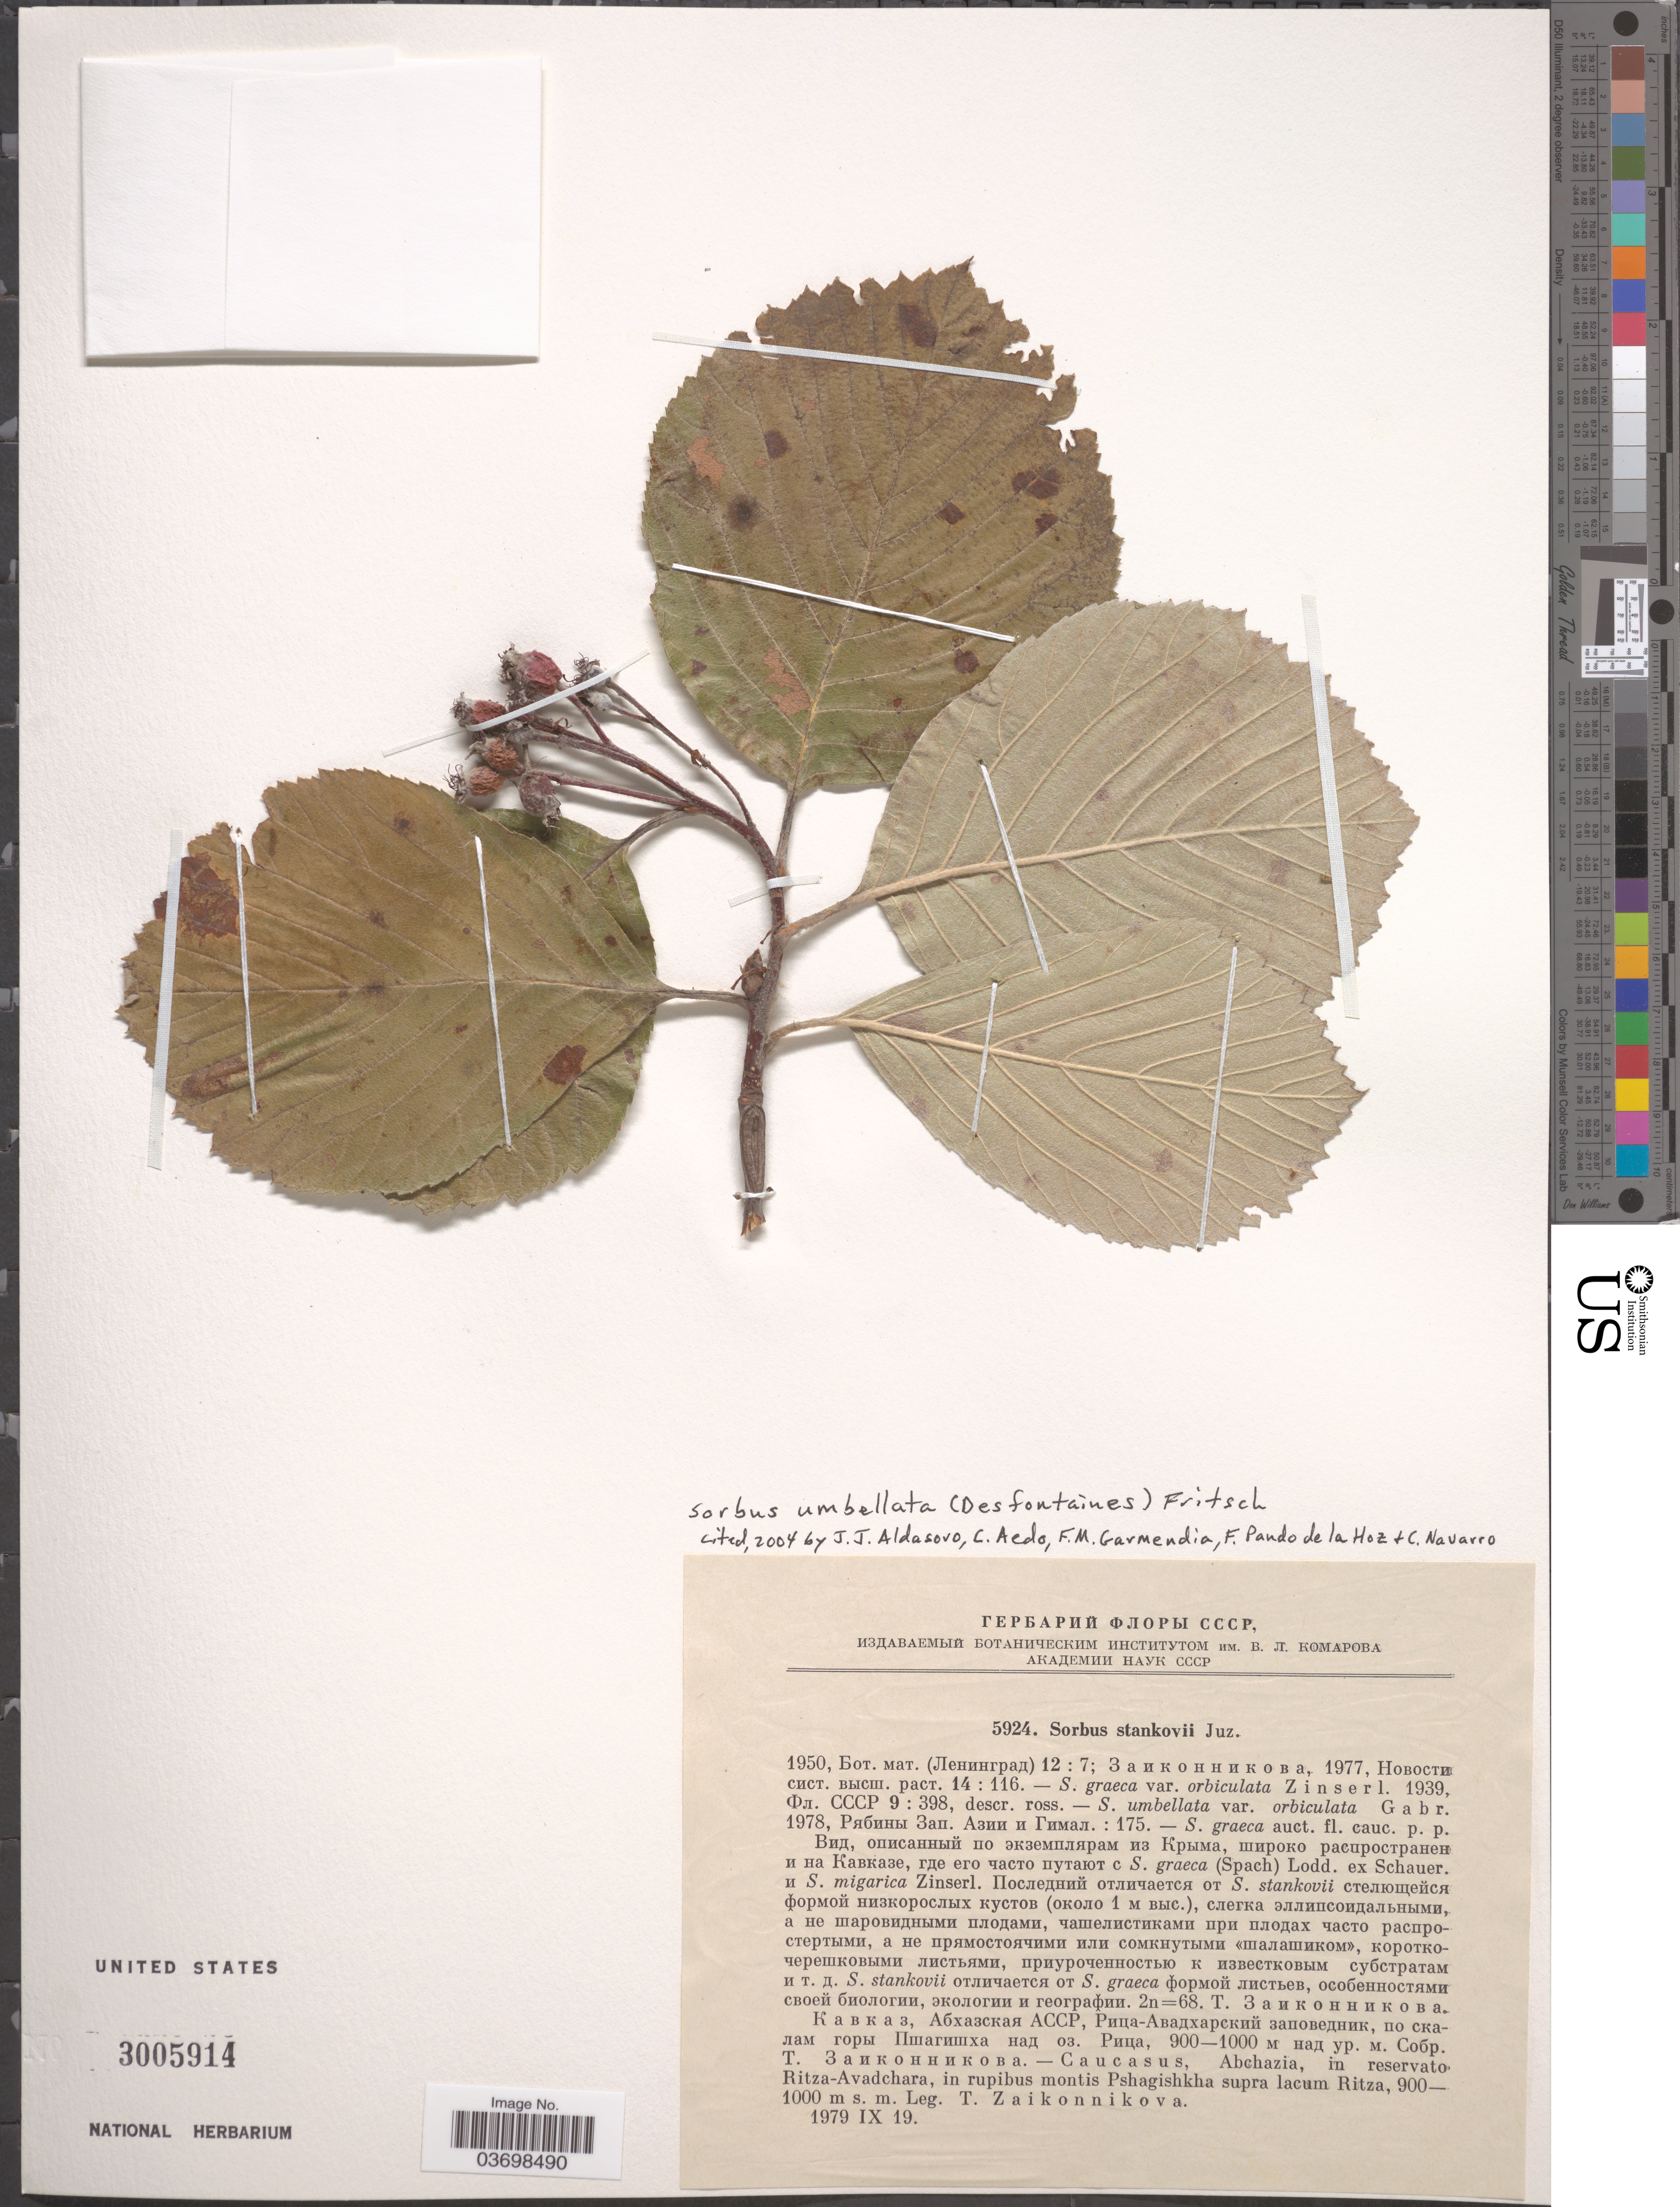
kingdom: Plantae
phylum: Tracheophyta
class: Magnoliopsida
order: Rosales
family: Rosaceae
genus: Sorbus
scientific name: Sorbus umbellata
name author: (Desf.) Fritsch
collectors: T. Zaikonnikova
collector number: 5924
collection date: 1979-09-19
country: Georgia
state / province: Abkhazia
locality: Caucasus, Abchazia, in reservato Ritza-Avadchara, in rupibus montis Pshagishkha supra lacum Ritza.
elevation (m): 900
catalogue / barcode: US 3005914